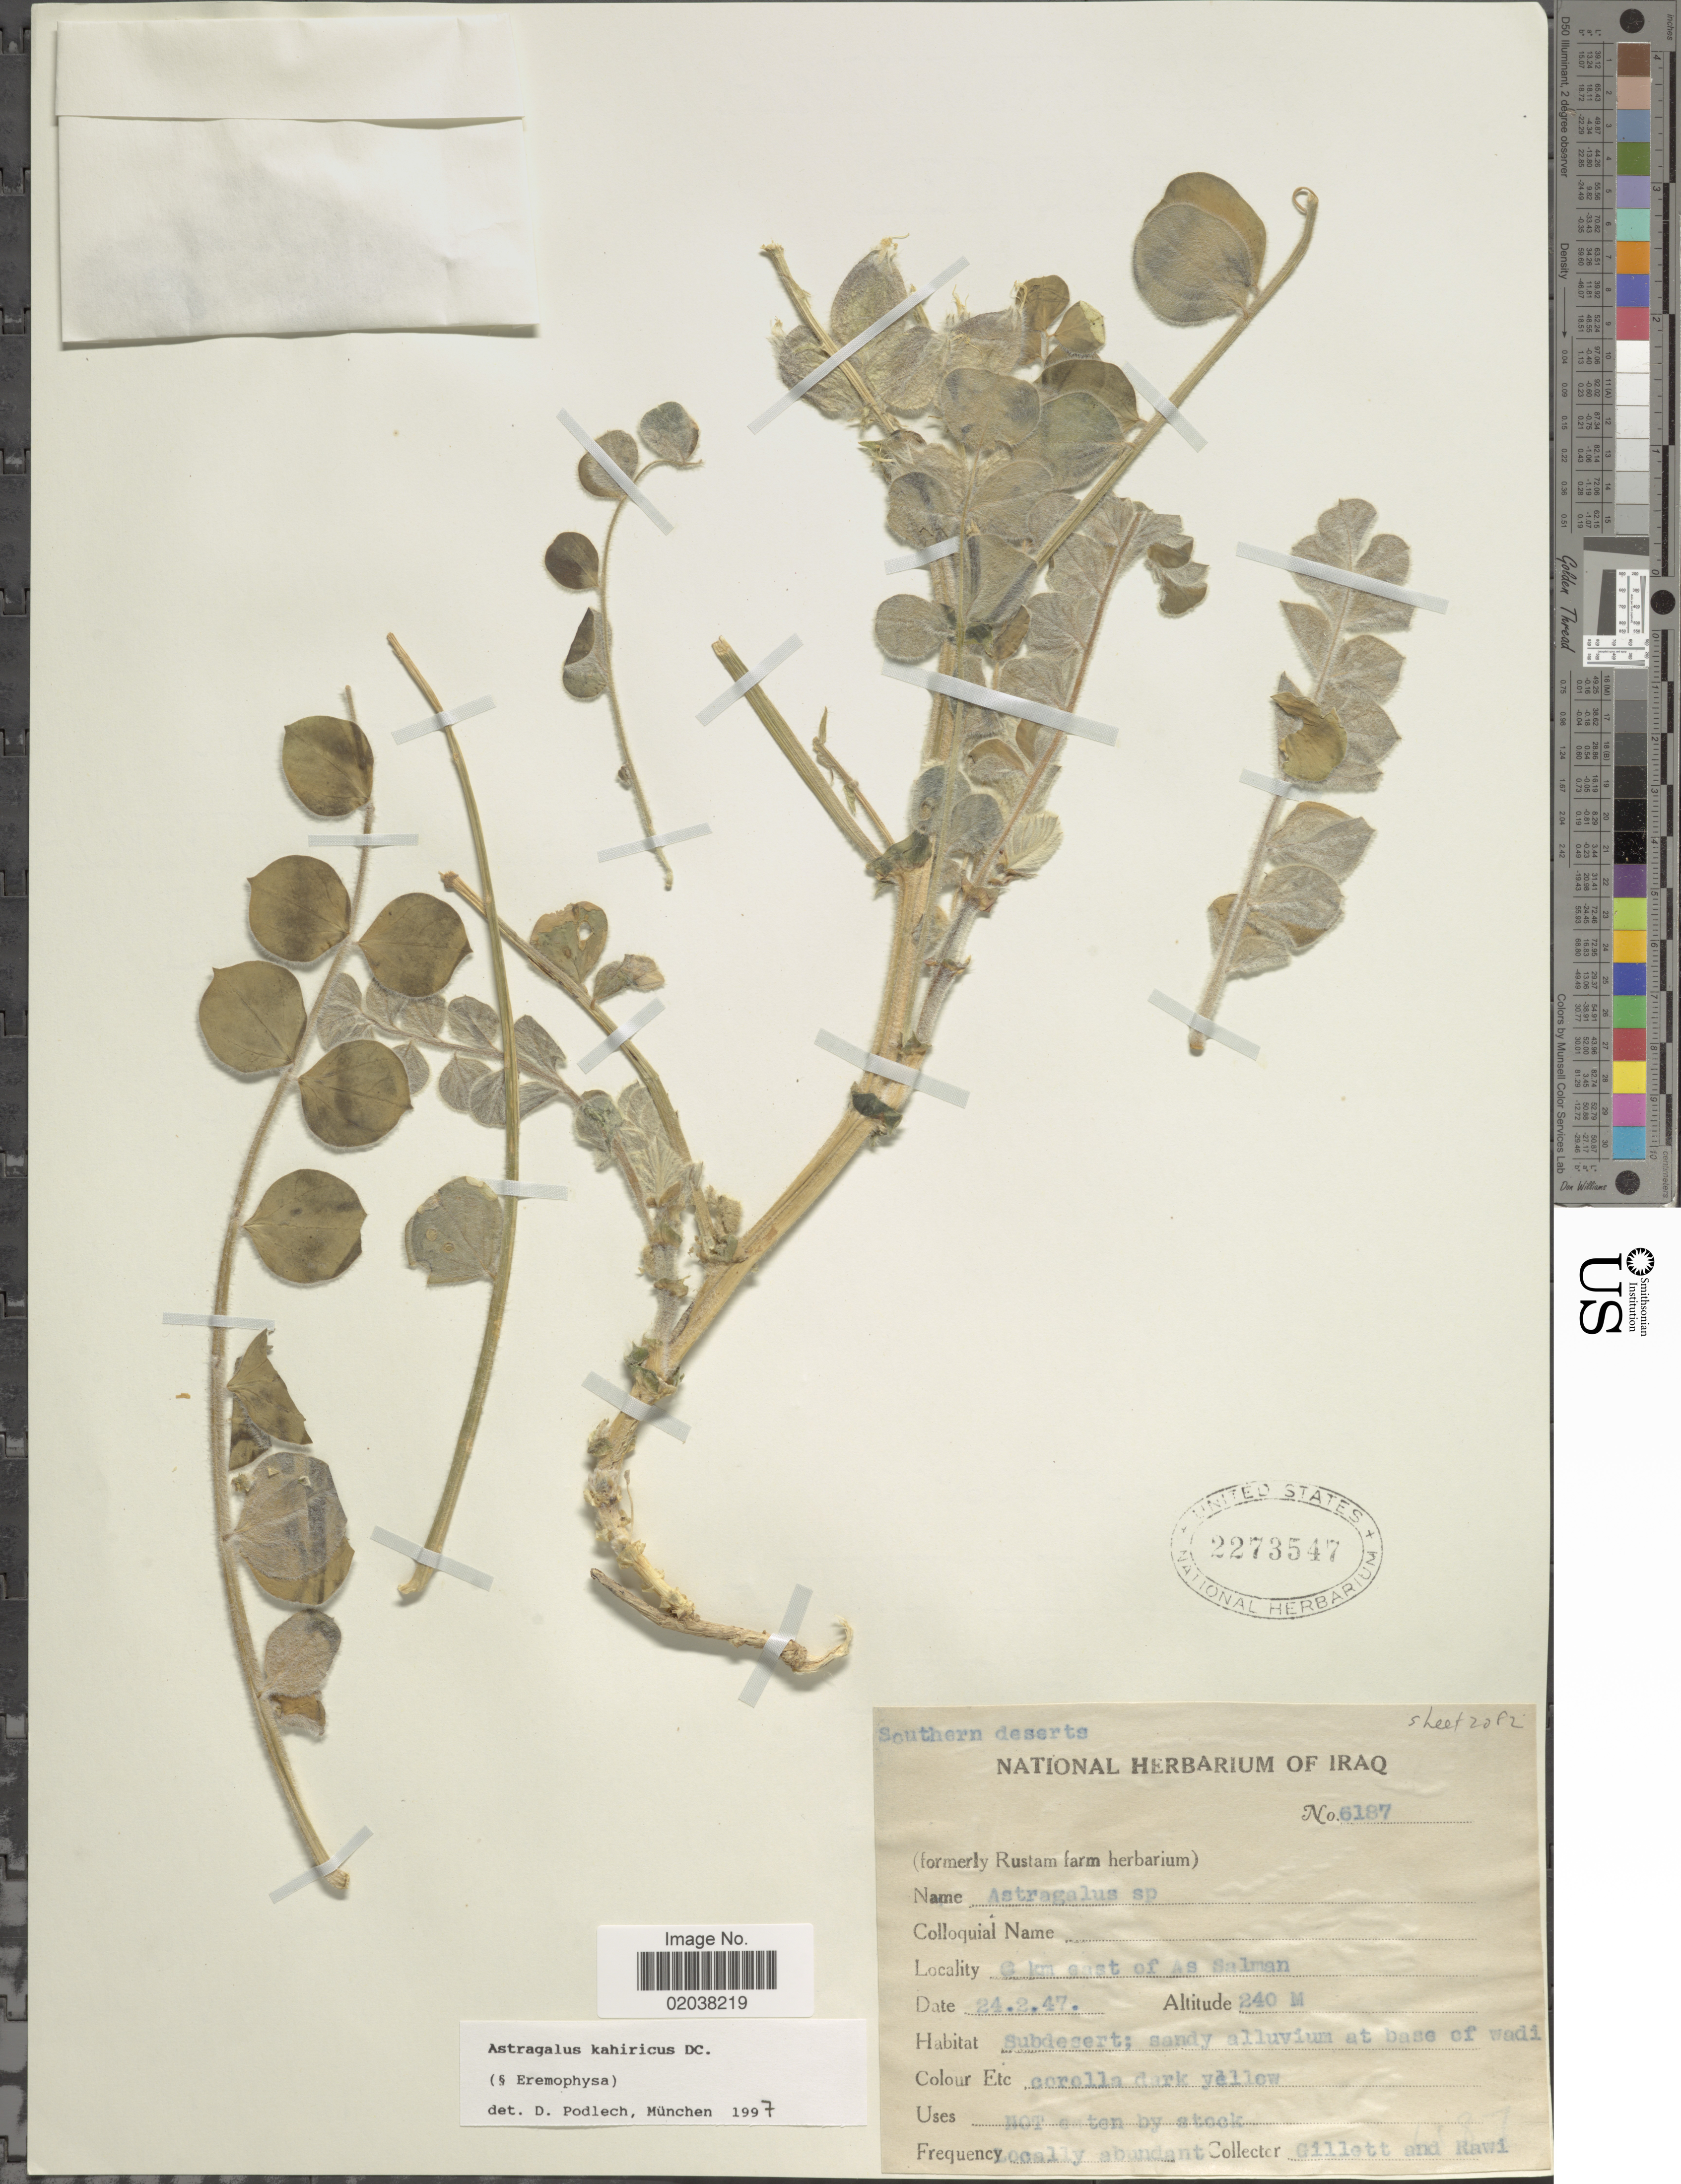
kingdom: Plantae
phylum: Tracheophyta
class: Magnoliopsida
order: Fabales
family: Fabaceae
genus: Astragalus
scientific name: Astragalus kahiricus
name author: DC.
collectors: Gillett, -- & -. Rawi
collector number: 6187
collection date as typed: Transcribed d/m/y: 24/2/47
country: Iraq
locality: Southern deserts, 6 [interpreted] km east of AS Salman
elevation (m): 240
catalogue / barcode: US 2273547